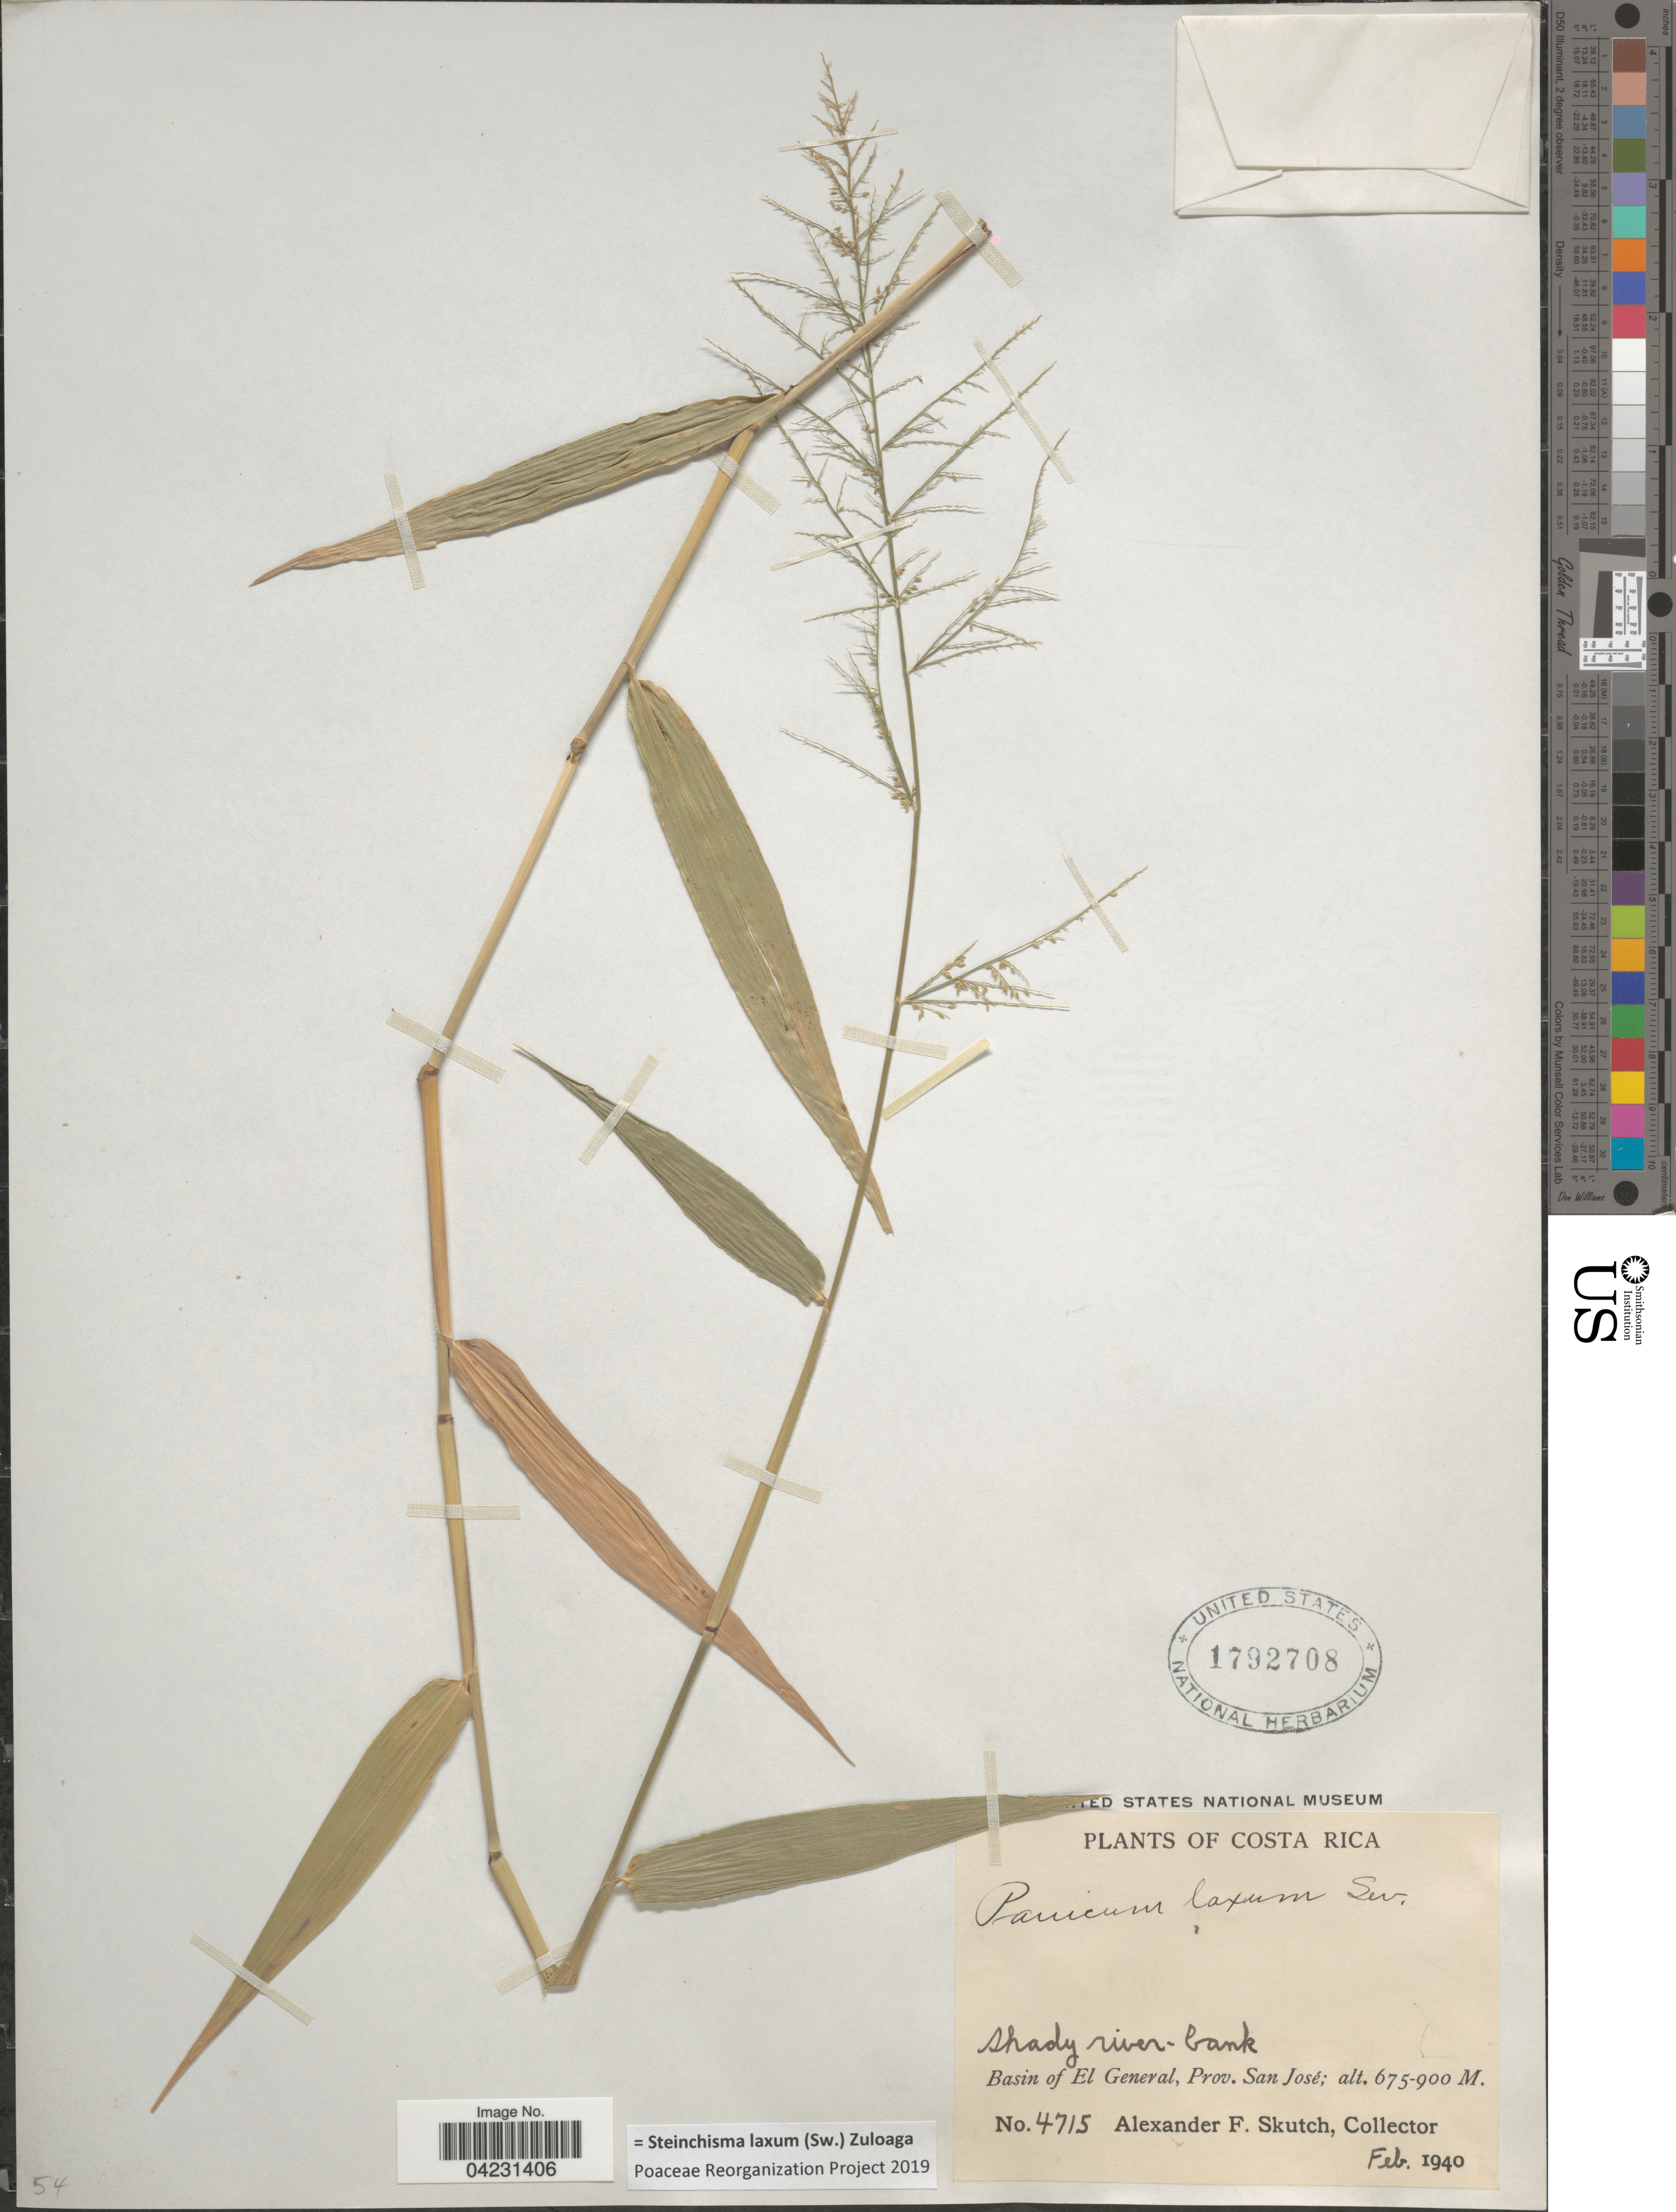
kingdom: Plantae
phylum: Tracheophyta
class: Liliopsida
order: Poales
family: Poaceae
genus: Steinchisma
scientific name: Steinchisma laxum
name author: (Sw.) Zuloaga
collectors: A. F. Skutch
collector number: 4715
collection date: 1940-02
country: Costa Rica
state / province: San José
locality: Basin of El General.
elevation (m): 675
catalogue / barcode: US 1792708